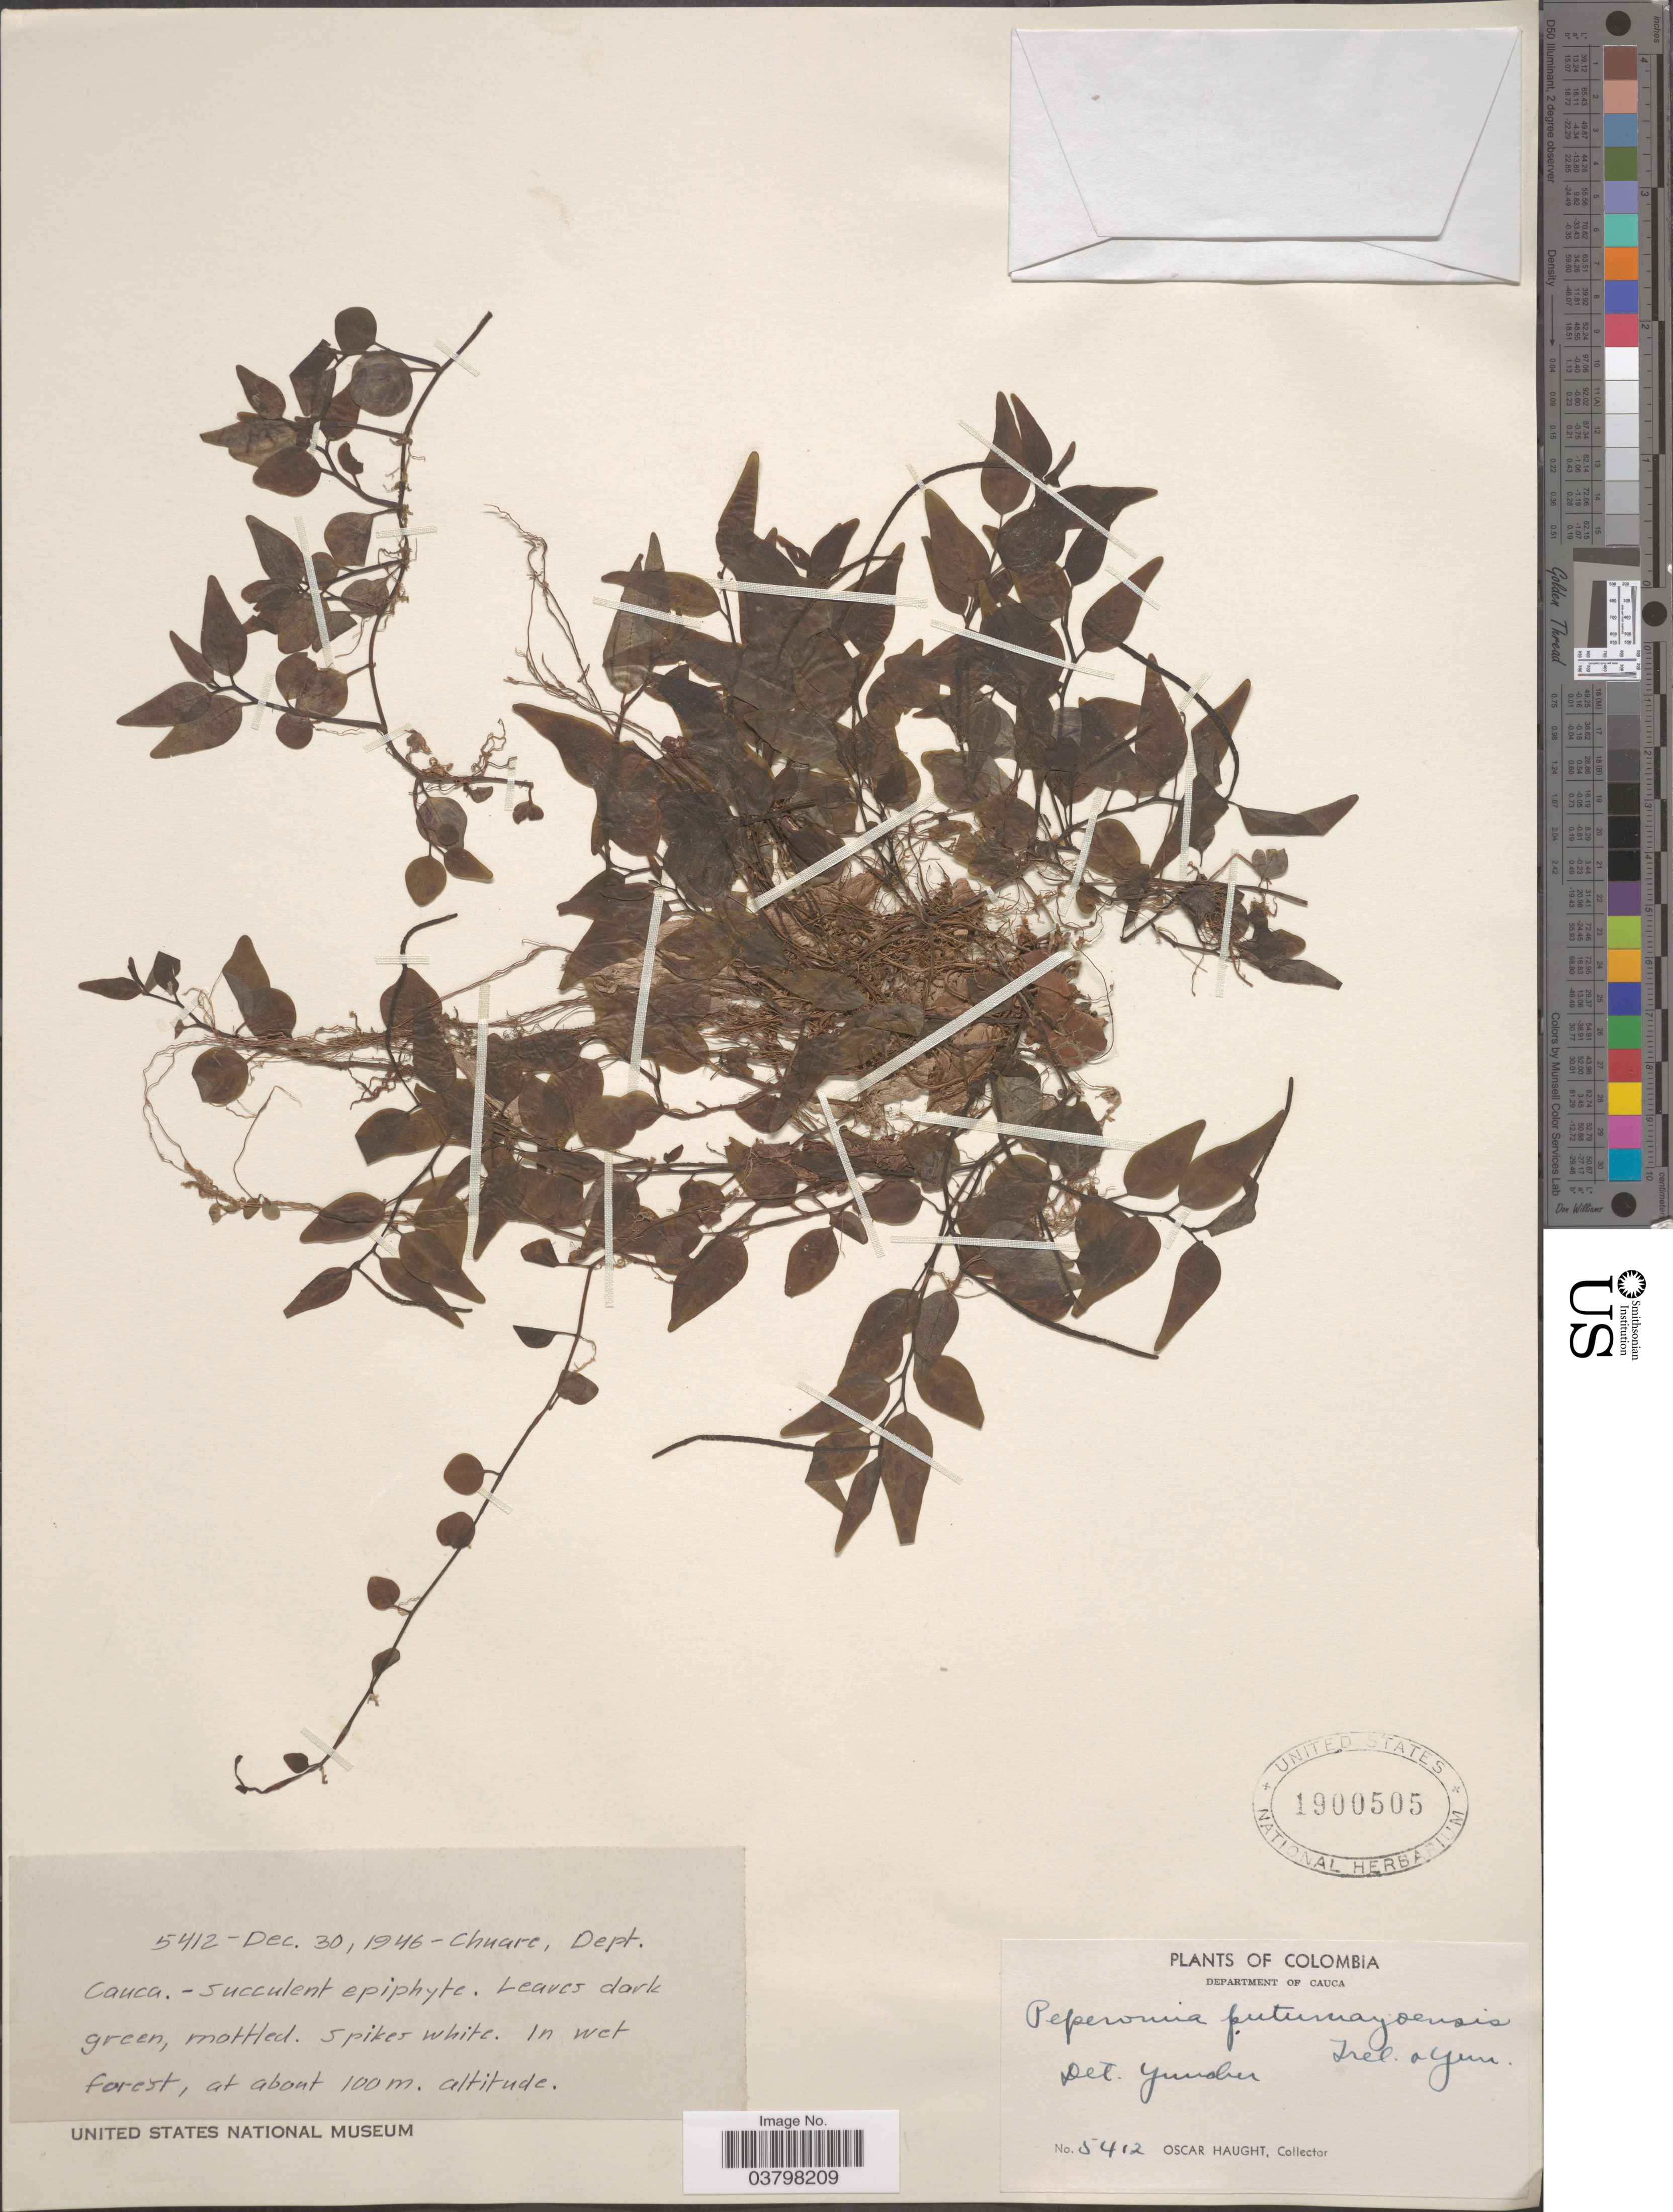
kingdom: Plantae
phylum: Tracheophyta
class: Magnoliopsida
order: Piperales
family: Piperaceae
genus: Peperomia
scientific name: Peperomia putumayoensis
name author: Trel. & Yunck.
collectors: O. L. Haught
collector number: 5412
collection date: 1946-12-30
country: Colombia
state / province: Cauca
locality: Chuare, Dept. Cauca.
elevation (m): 100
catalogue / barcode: US 1900505